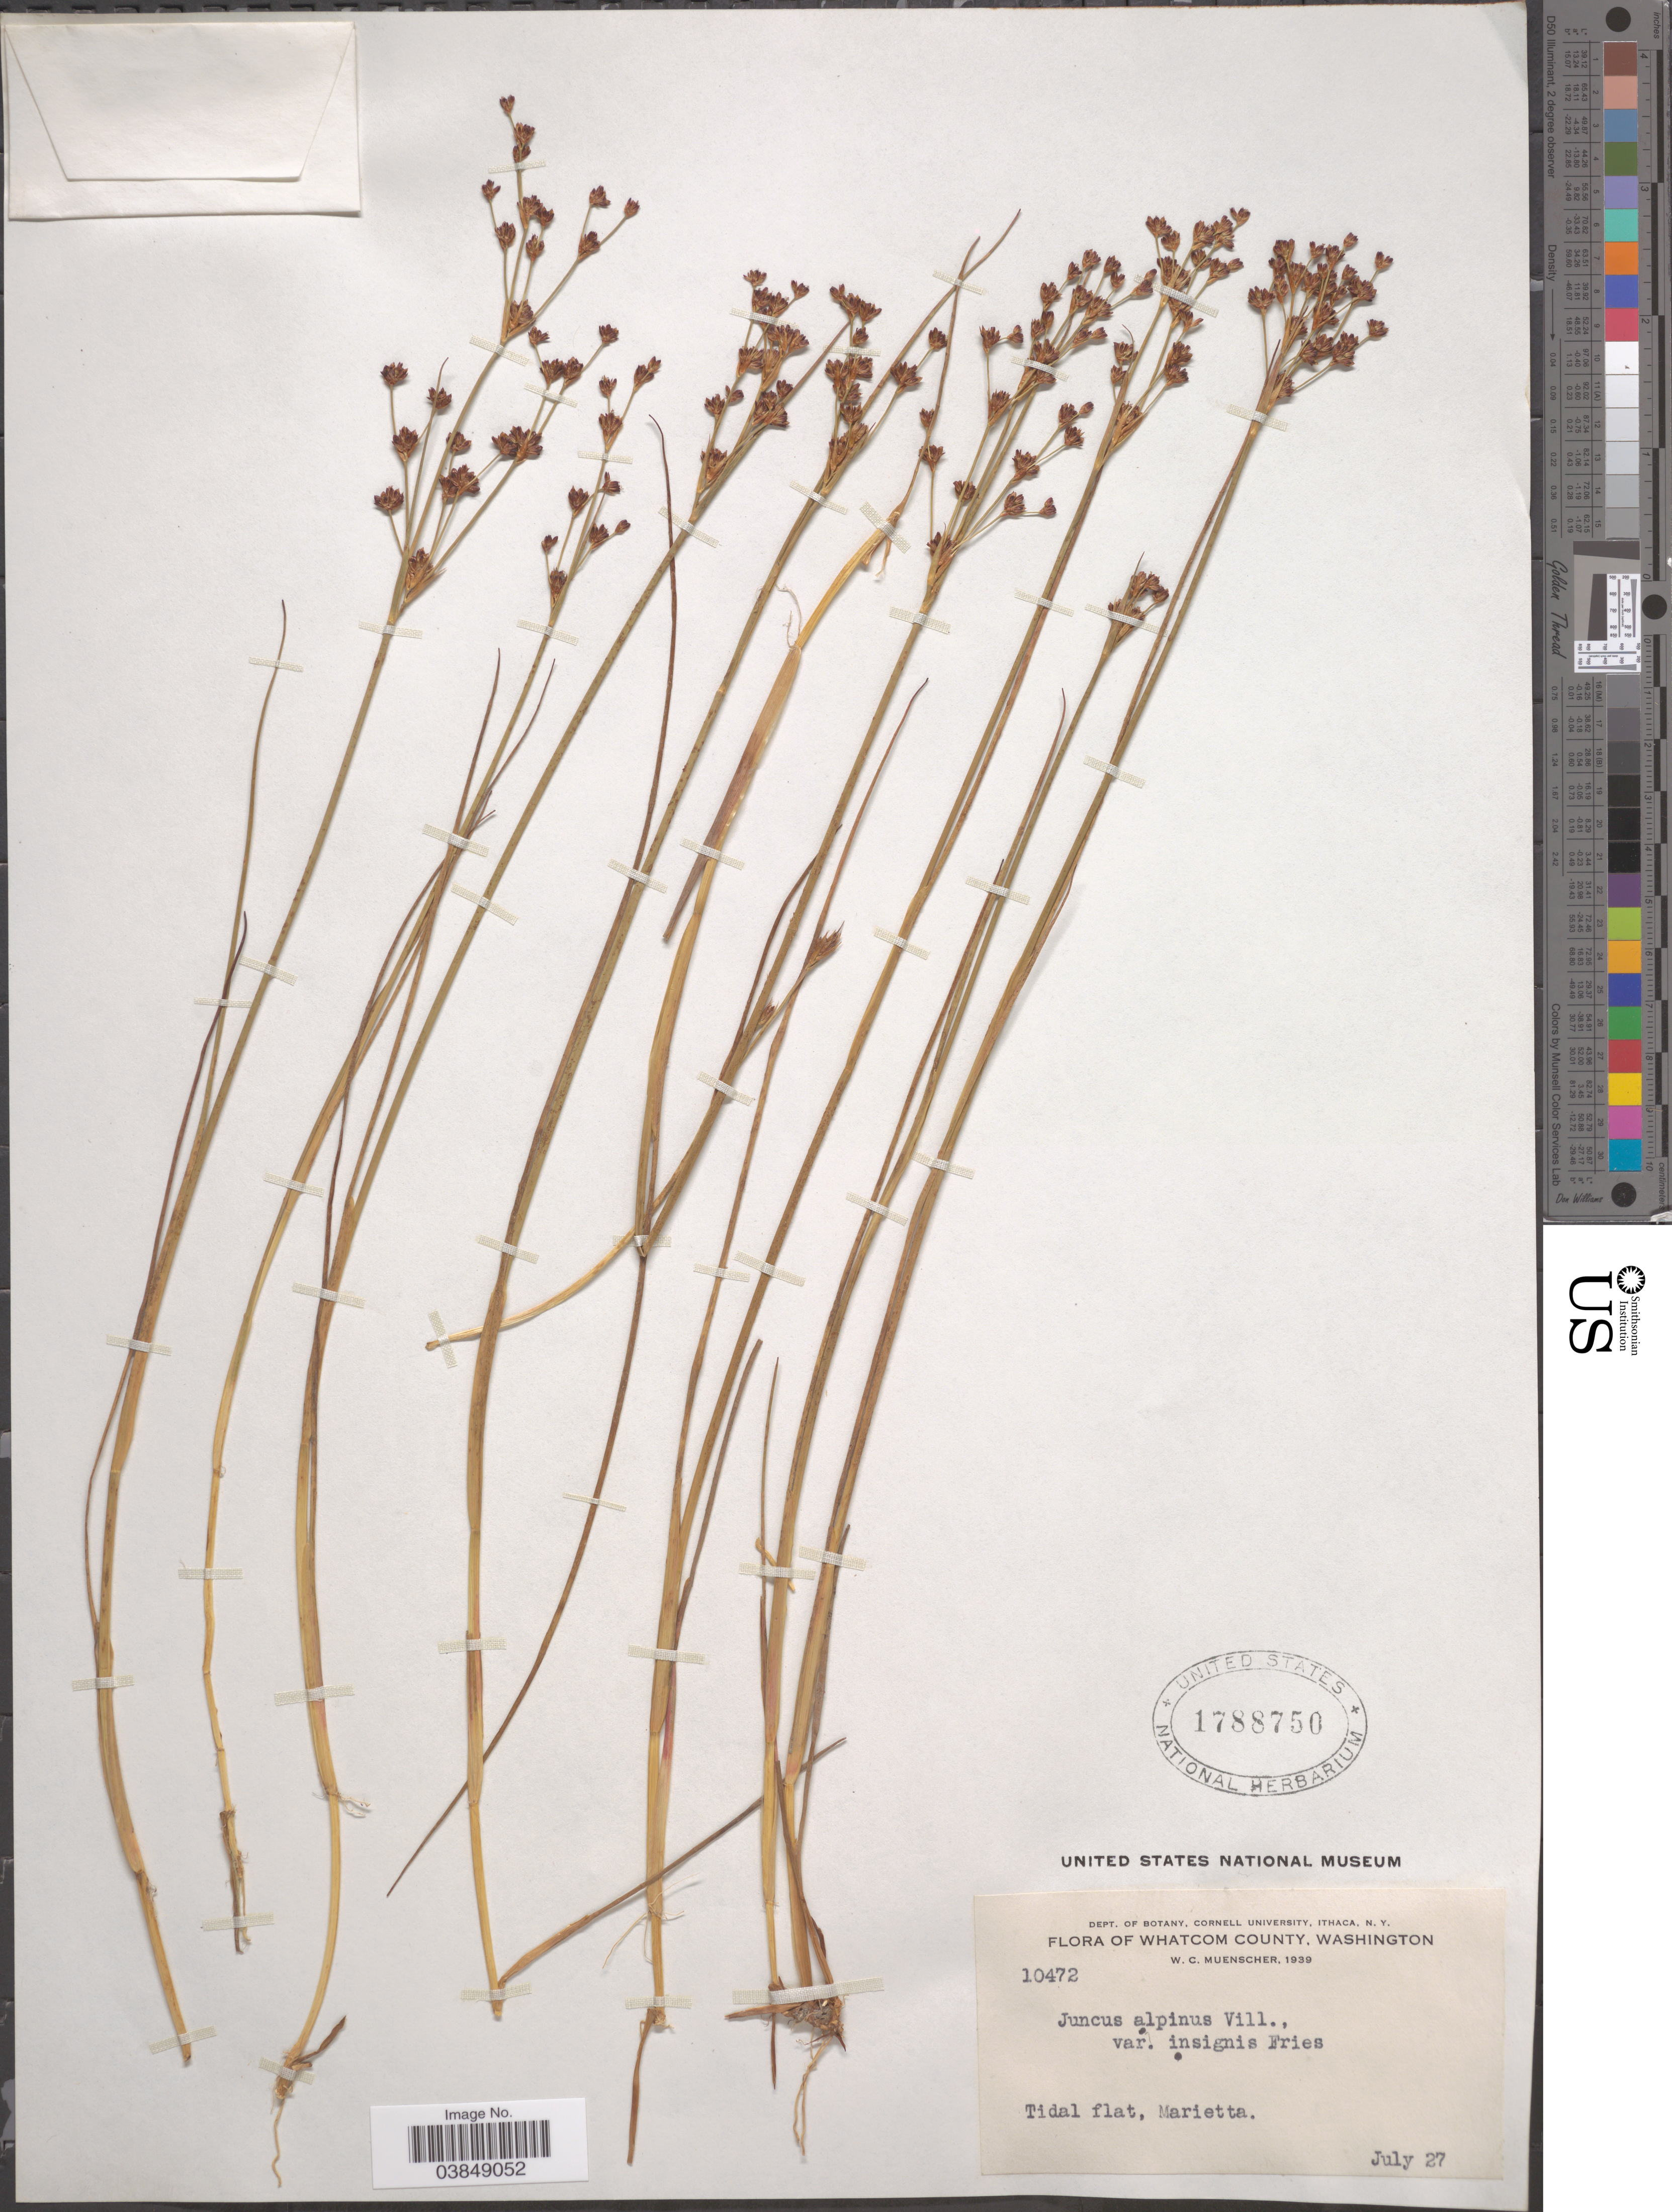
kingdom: Plantae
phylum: Tracheophyta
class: Liliopsida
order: Poales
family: Juncaceae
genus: Juncus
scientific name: Juncus alpinus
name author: Vill.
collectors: W. Muenscher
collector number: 10472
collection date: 1939-07-27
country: United States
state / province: Washington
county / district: Whatcom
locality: Whatcom County. Tidal flat, Marietta.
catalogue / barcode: US 1788750